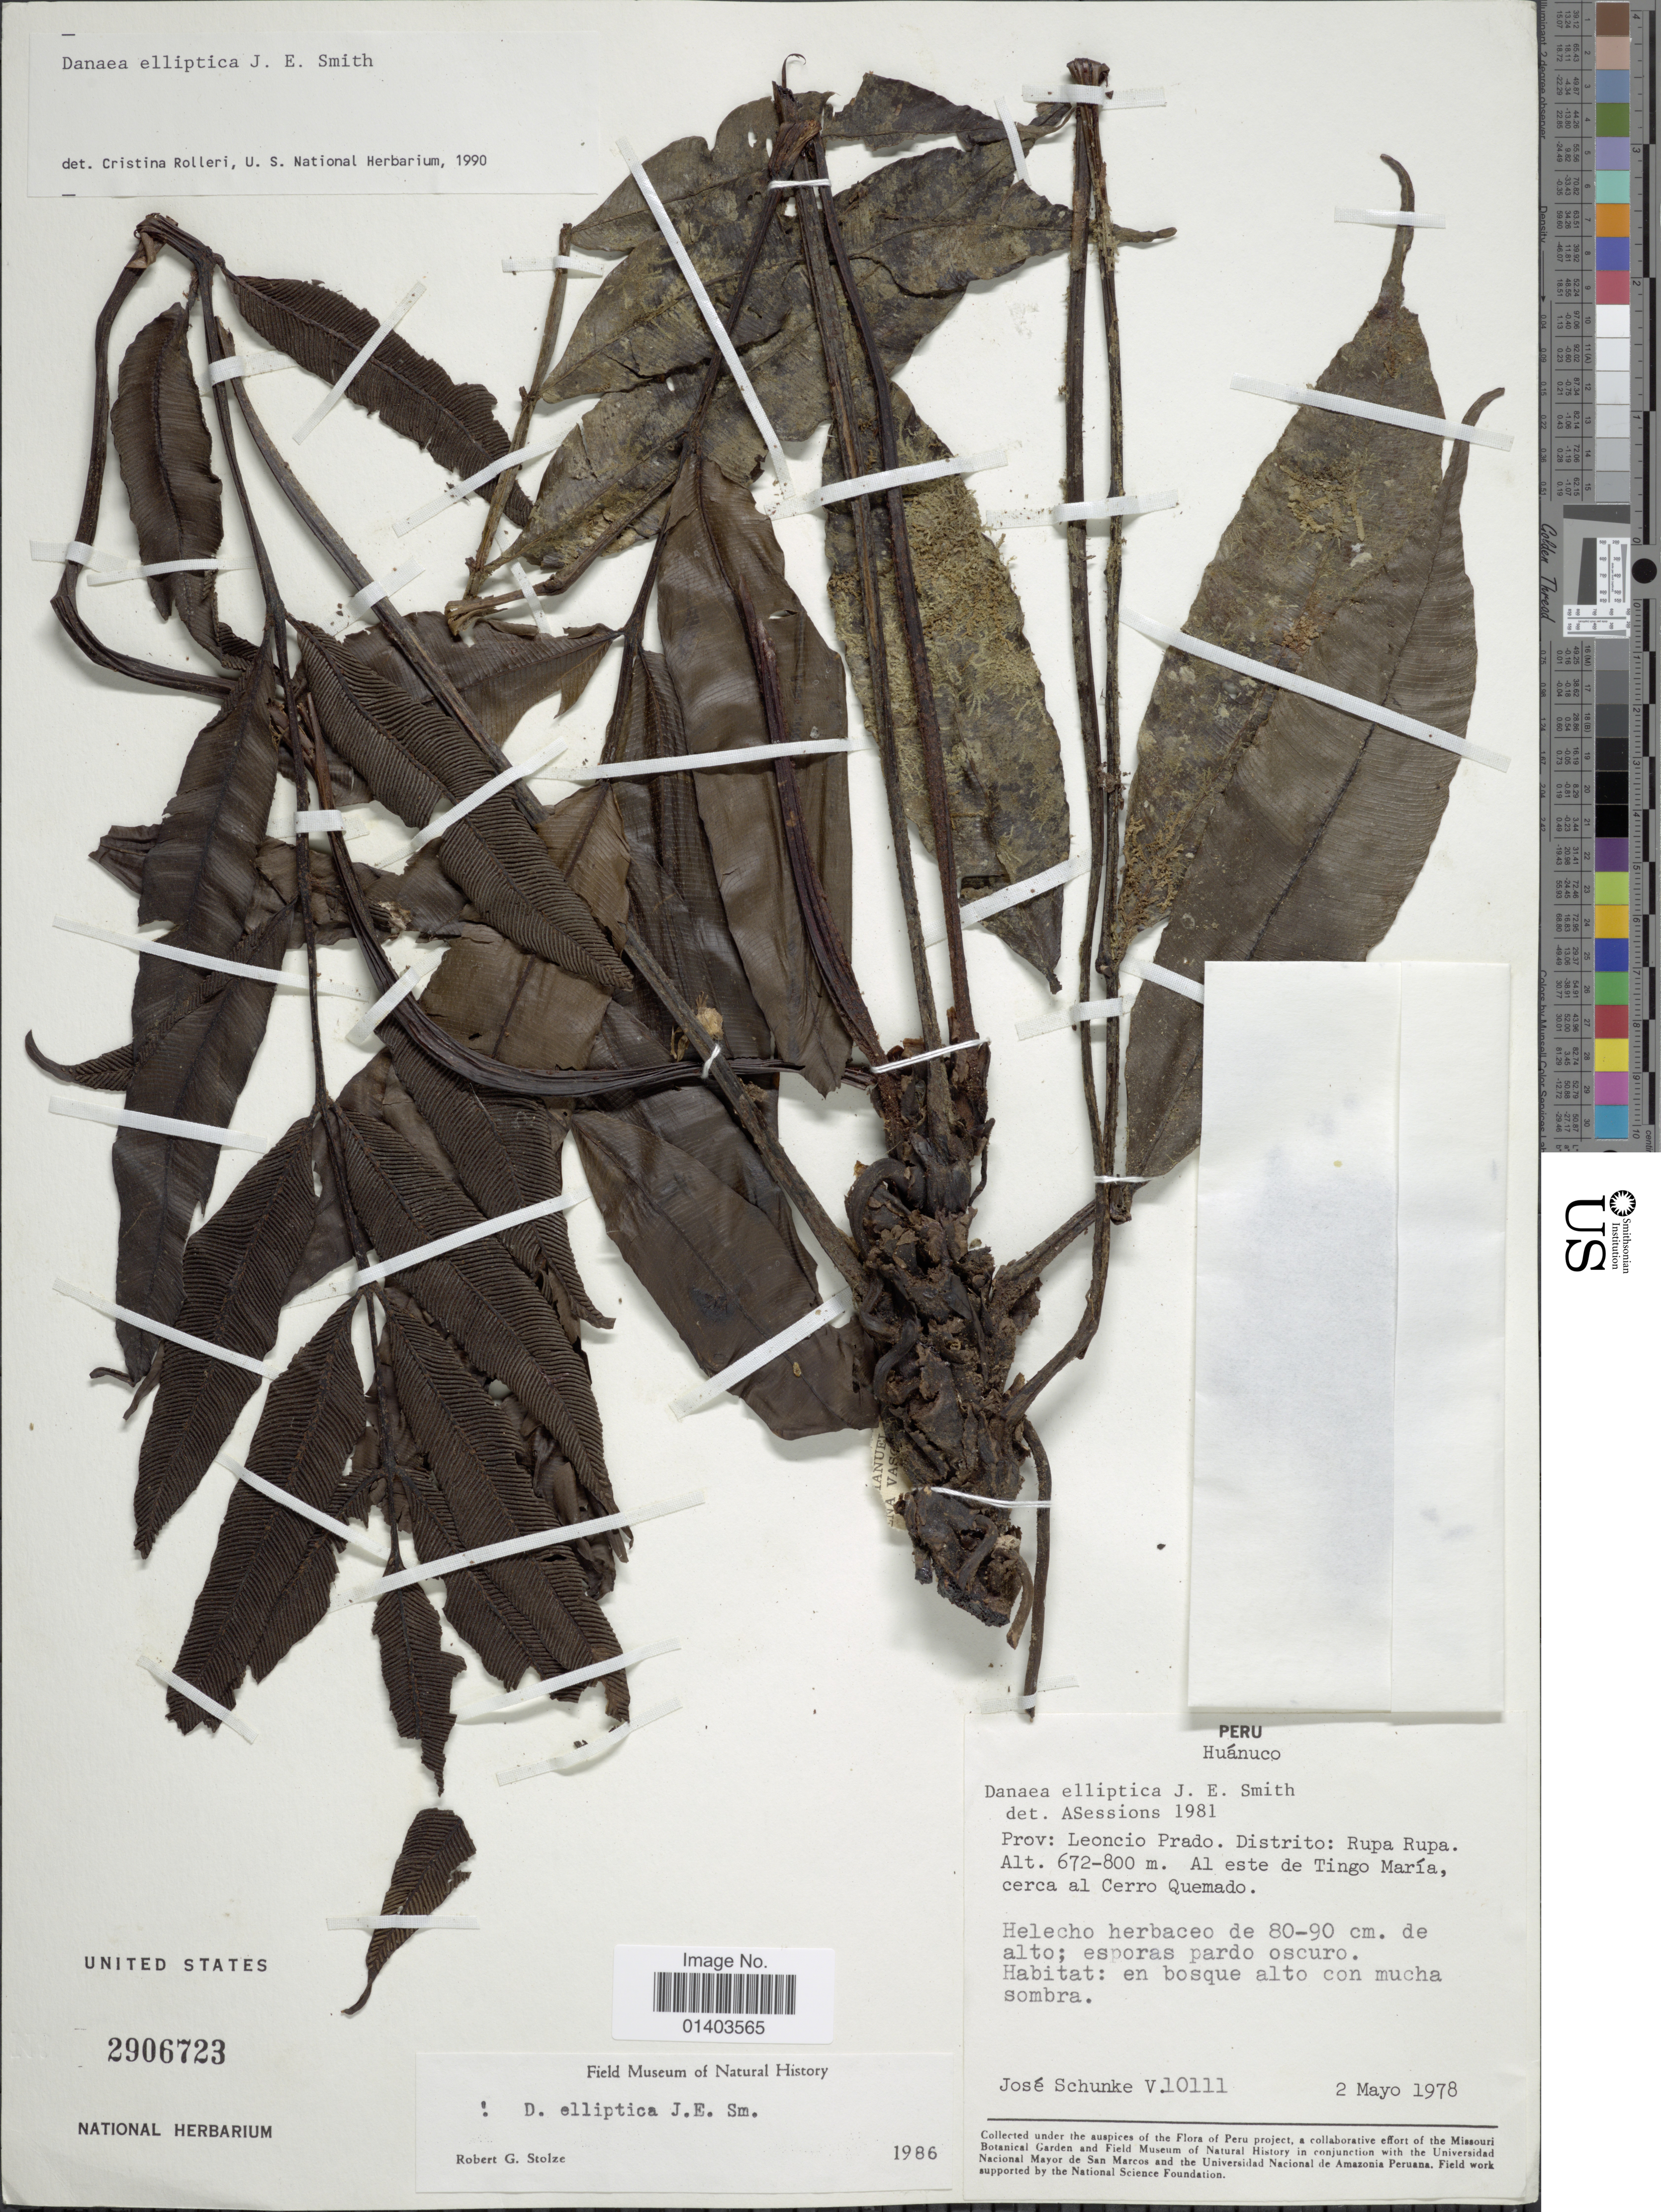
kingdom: Plantae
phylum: Tracheophyta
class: Polypodiopsida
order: Marattiales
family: Marattiaceae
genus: Danaea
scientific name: Danaea elliptica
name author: Sm.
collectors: J. Schunke Vigo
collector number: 10111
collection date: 1978-05-02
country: Peru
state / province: Huánuco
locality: Prov. Leonico Prado. Distrito: Rupa Rupa, Al este de Tingo María cerca al Cerro Quemado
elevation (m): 627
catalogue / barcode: US 2906723